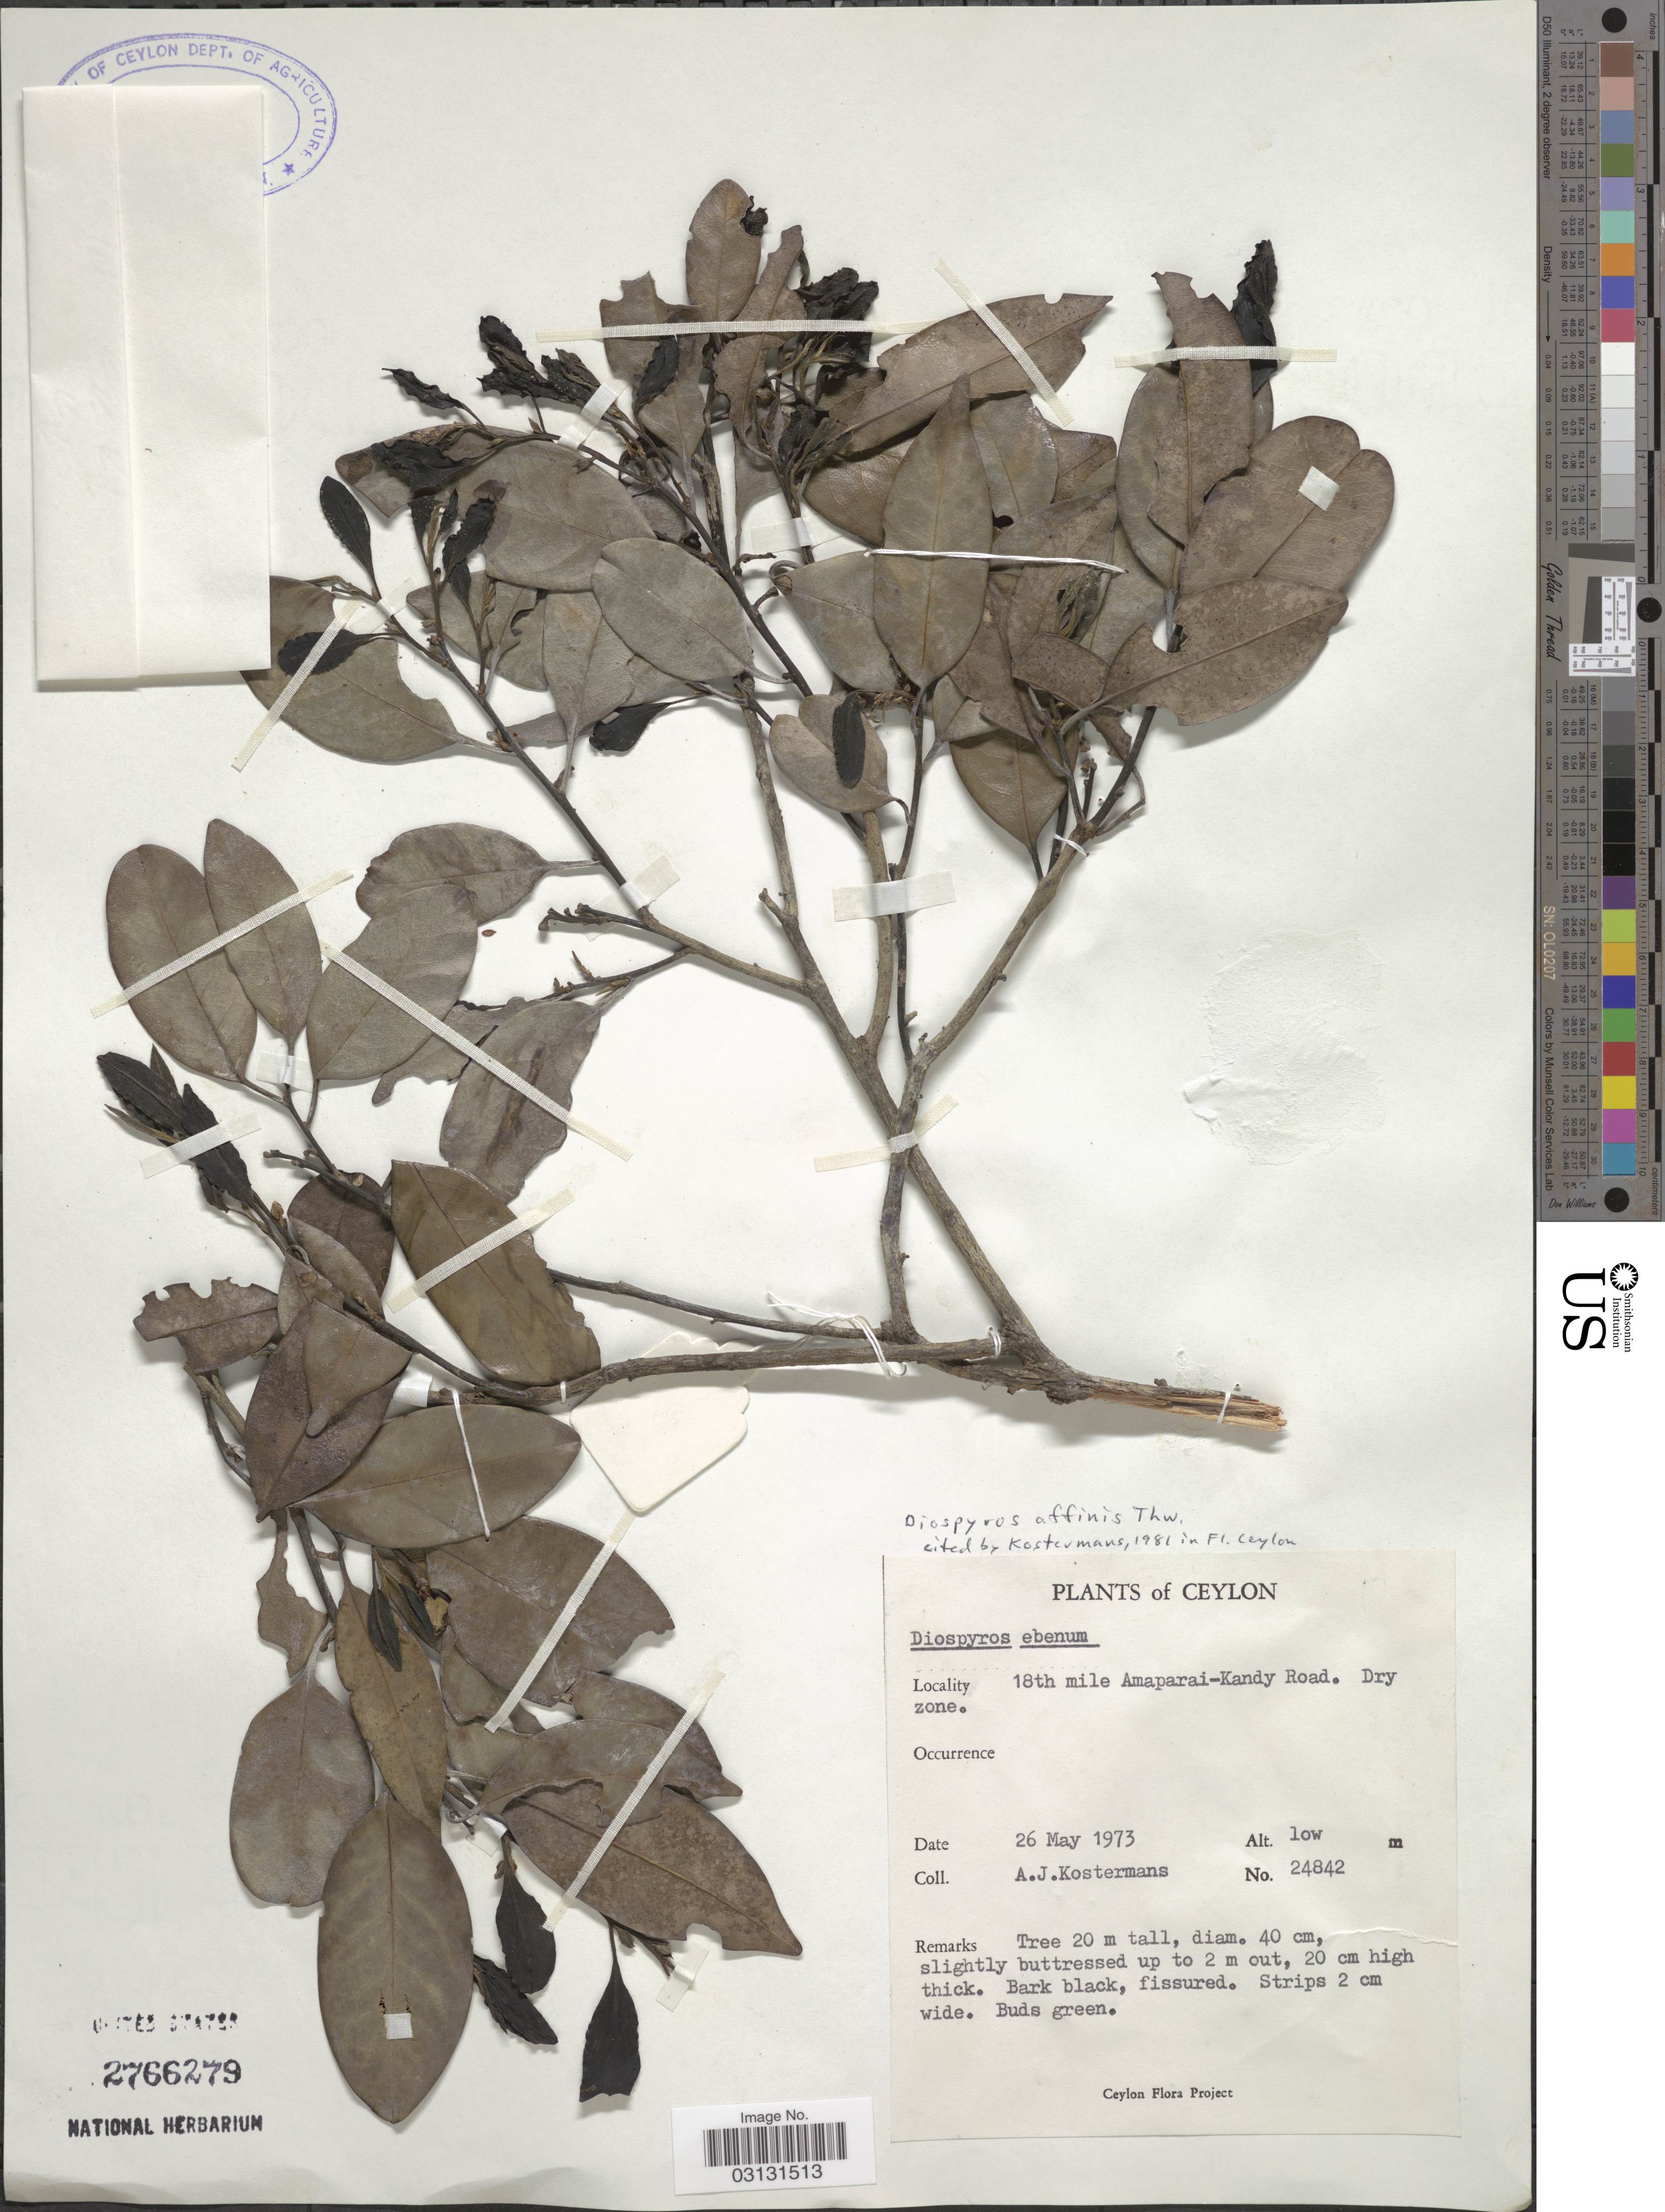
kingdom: Plantae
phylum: Tracheophyta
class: Magnoliopsida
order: Ericales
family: Ebenaceae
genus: Diospyros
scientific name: Diospyros affinis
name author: Thwaites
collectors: A. J. G. Kostermans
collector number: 24842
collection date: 1973-05-26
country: Sri Lanka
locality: Ceylon. 18th mile Amaparai-Kandy Road. Dry zone.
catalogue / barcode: US 2766279